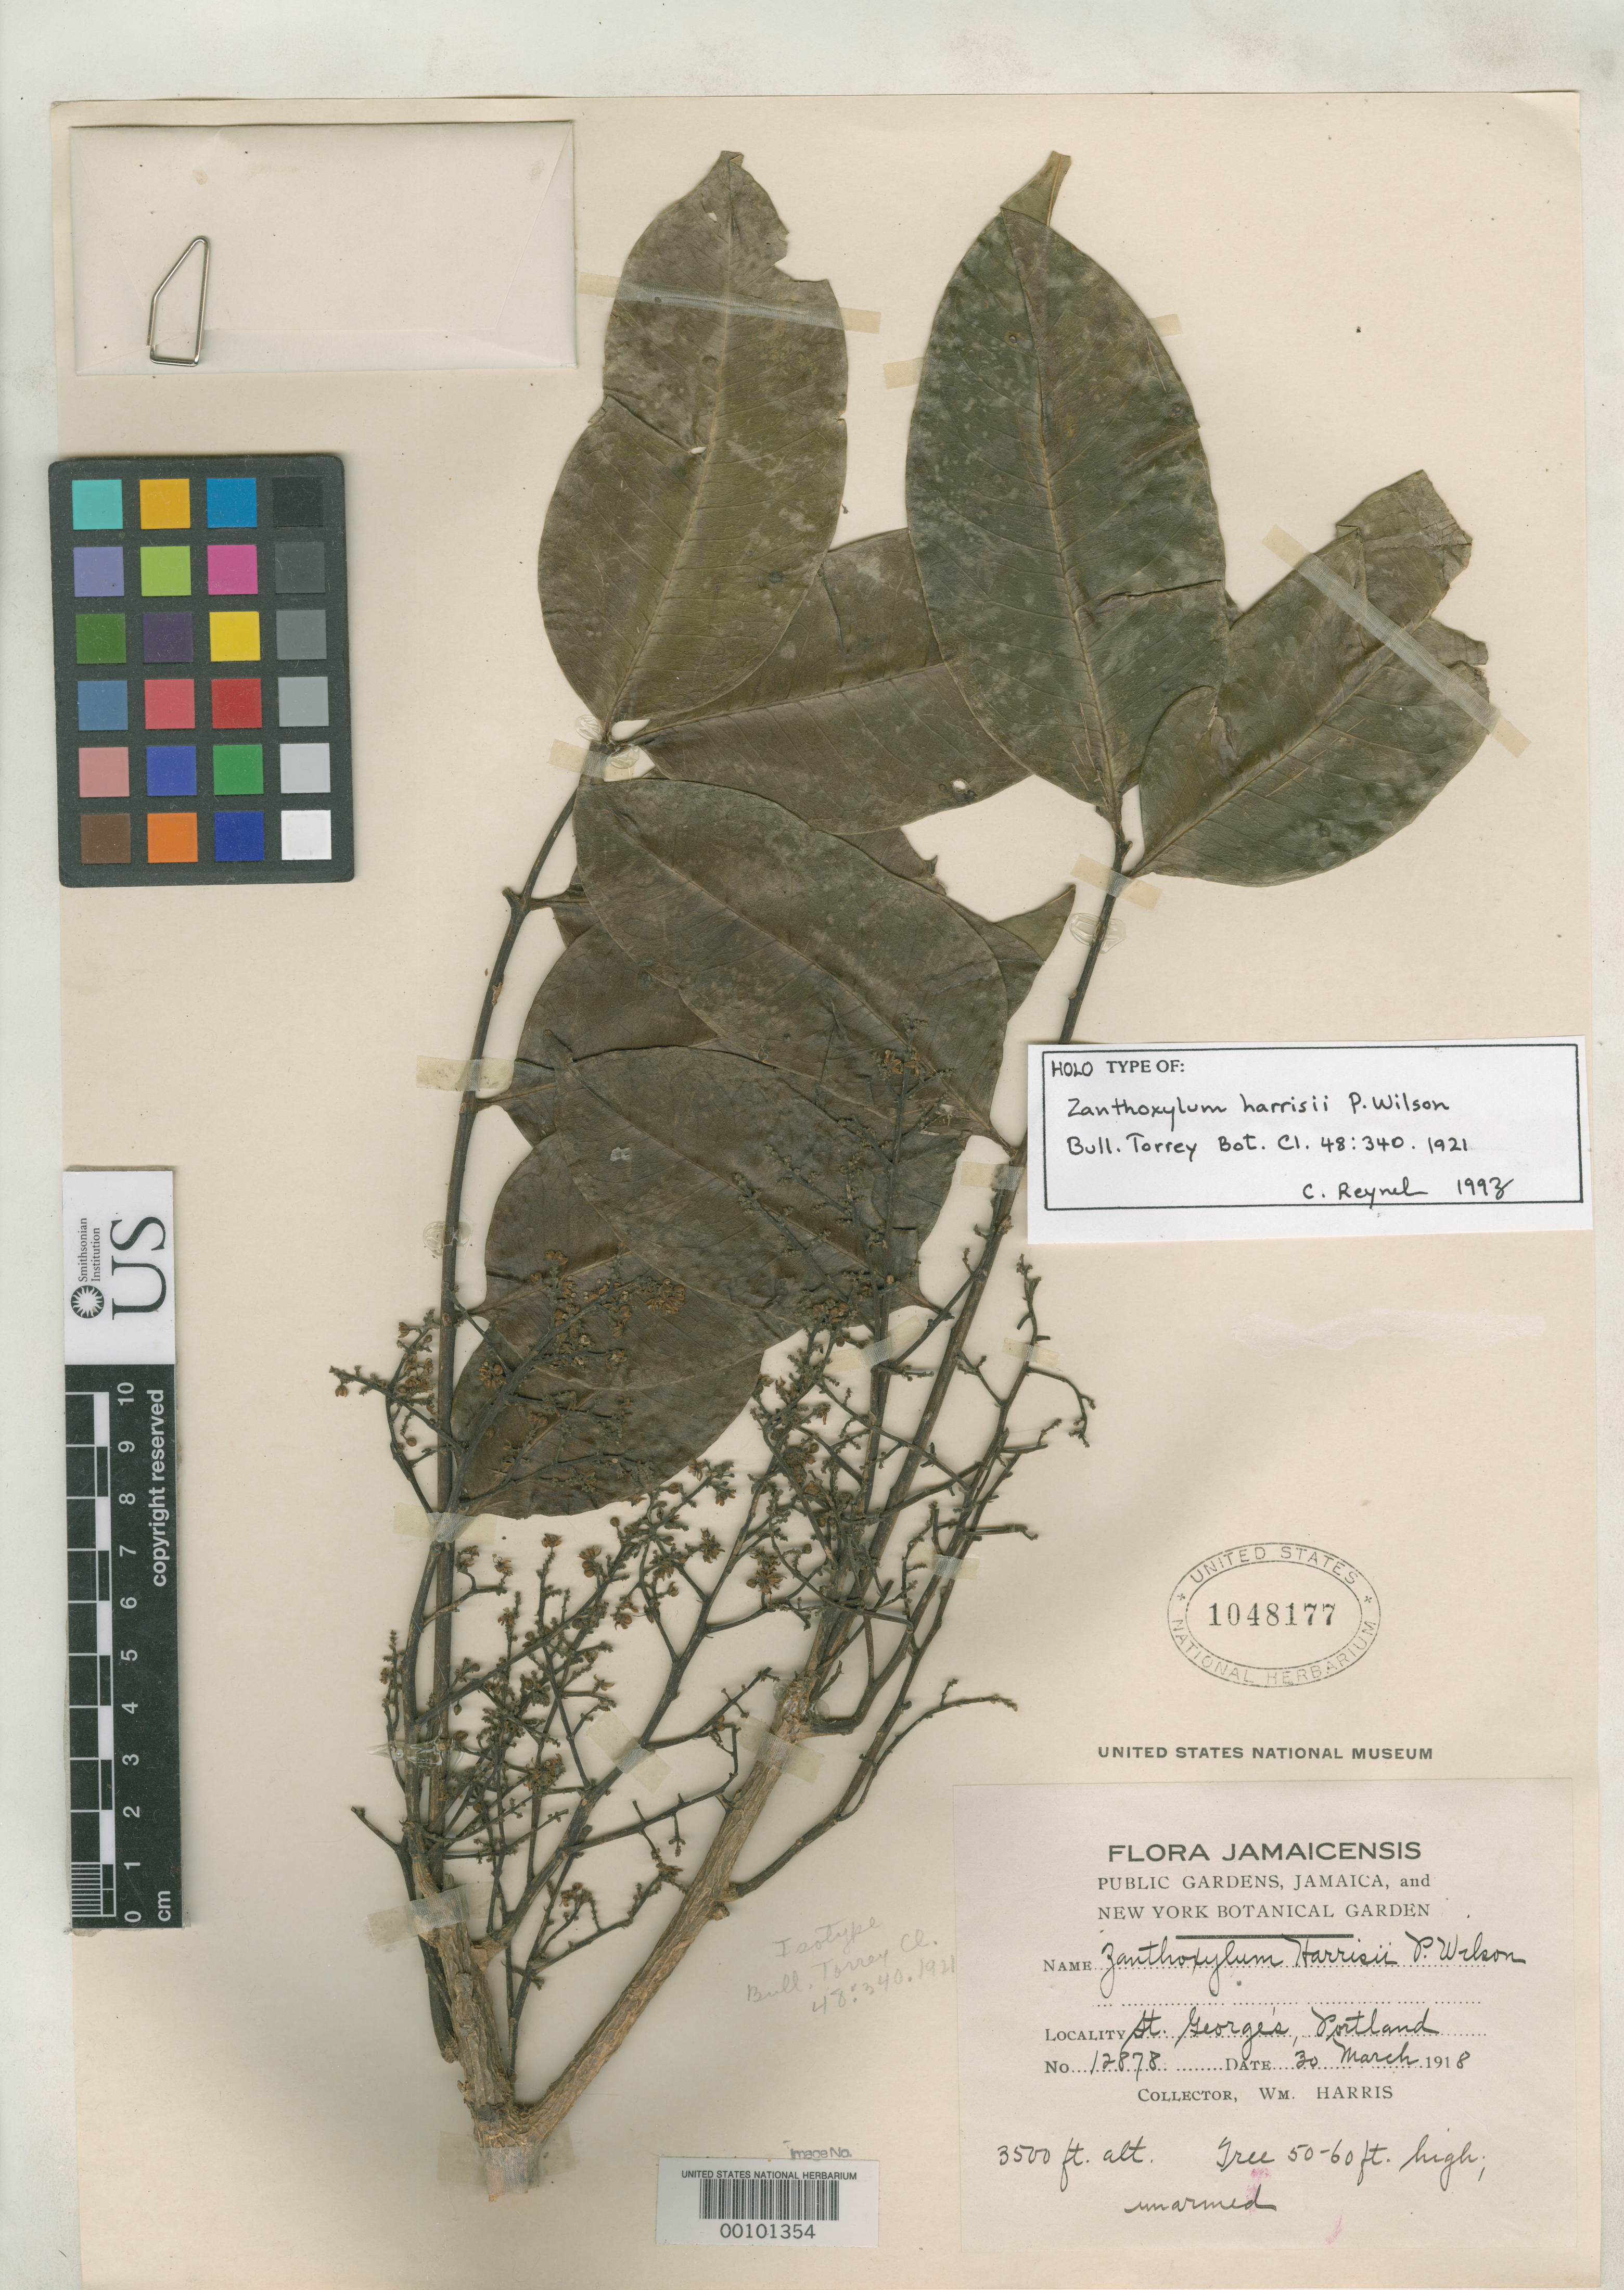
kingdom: Plantae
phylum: Tracheophyta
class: Magnoliopsida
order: Sapindales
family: Rutaceae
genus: Zanthoxylum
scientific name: Zanthoxylum harrisii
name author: P. Wilson ex Britton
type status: Holotype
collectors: W. H. Harris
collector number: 12878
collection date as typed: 30 Mar 1918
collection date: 1918-03-30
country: Jamaica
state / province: Portland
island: Greater Antilles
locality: St. George's.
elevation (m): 1067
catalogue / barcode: US 1048177